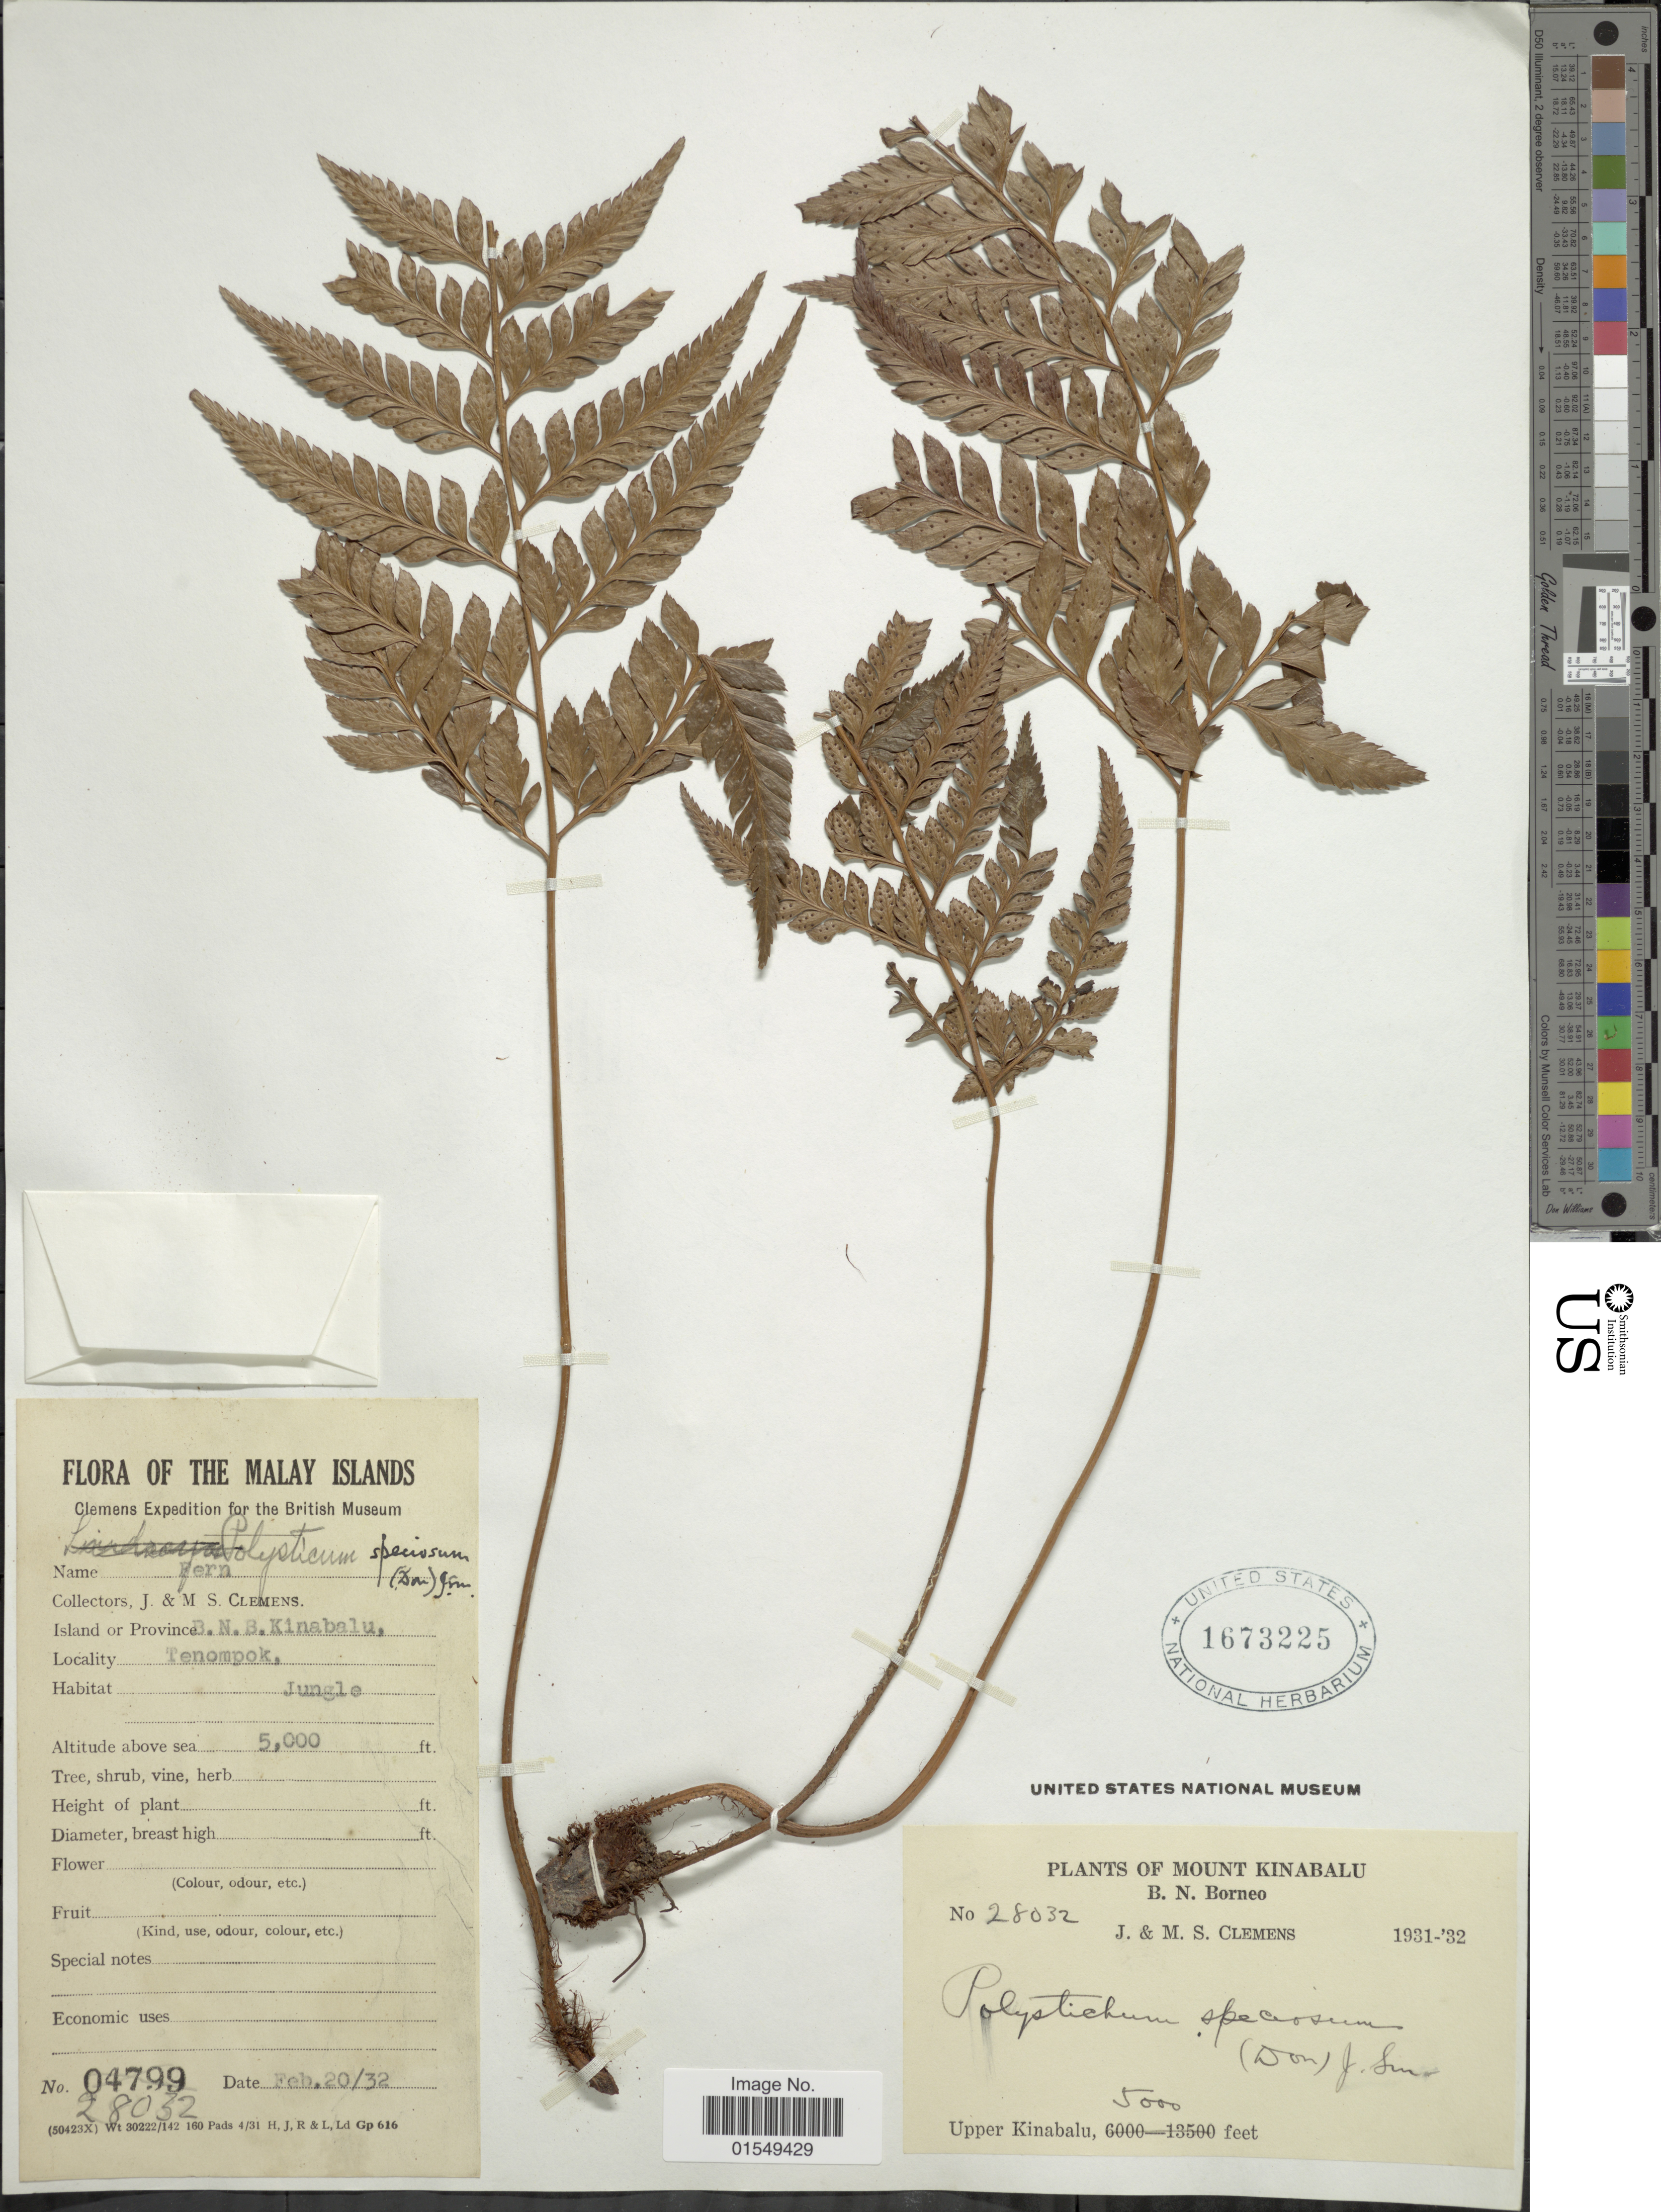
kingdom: Plantae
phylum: Tracheophyta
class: Polypodiopsida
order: Polypodiales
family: Dryopteridaceae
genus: Arachniodes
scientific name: Arachniodes speciosa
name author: (D. Don) Ching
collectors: J. Clemens & M. S. Clemens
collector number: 28032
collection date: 1932-02-20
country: Malaysia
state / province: Sabah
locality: Malay Islands, Mount Kinabalu, B. N. Borneo, Upper Kinabalu, B. N. B., Kinabalu, Tenompok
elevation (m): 1524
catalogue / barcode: US 1673225